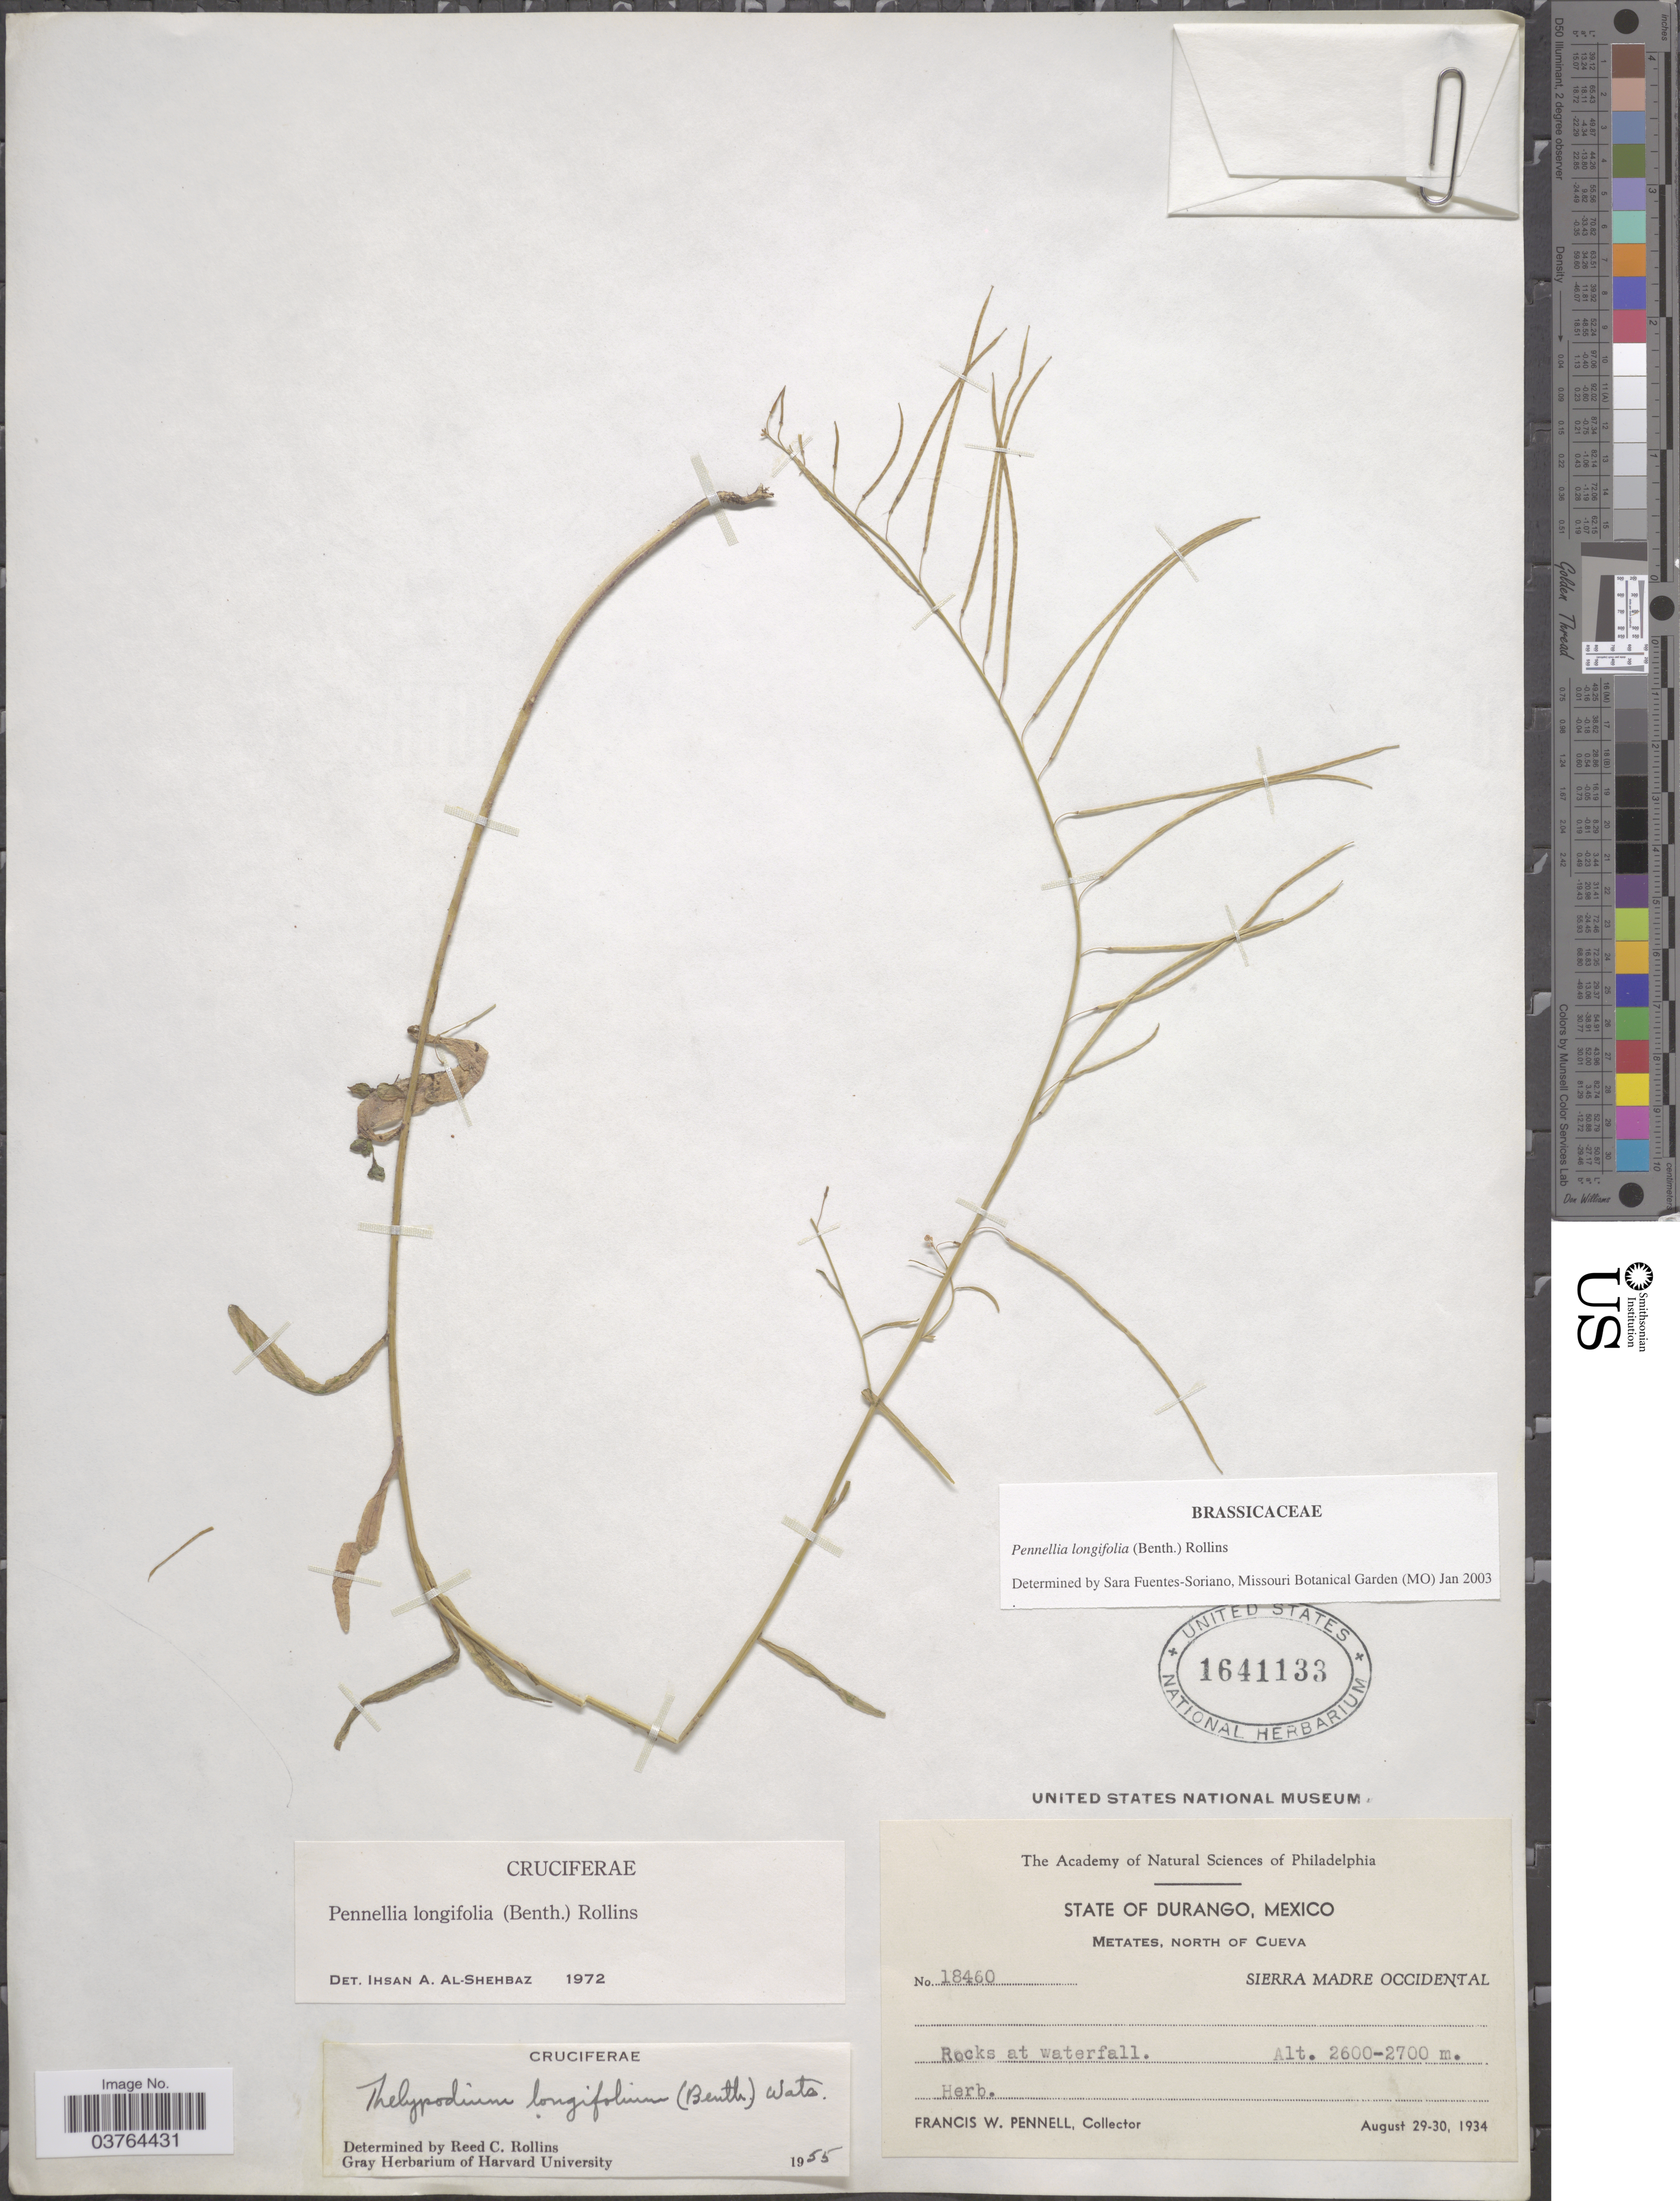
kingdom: Plantae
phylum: Tracheophyta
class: Magnoliopsida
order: Brassicales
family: Brassicaceae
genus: Pennellia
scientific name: Pennellia longifolia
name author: (Benth.) Rollins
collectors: F. W. Pennell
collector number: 18460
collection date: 1934-08-29/1934-08-30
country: Mexico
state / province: Durango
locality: Metates, North of Cueva. Sierra Madre Occidental. Rocks at waterfall.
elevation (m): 2600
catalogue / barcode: US 1641133